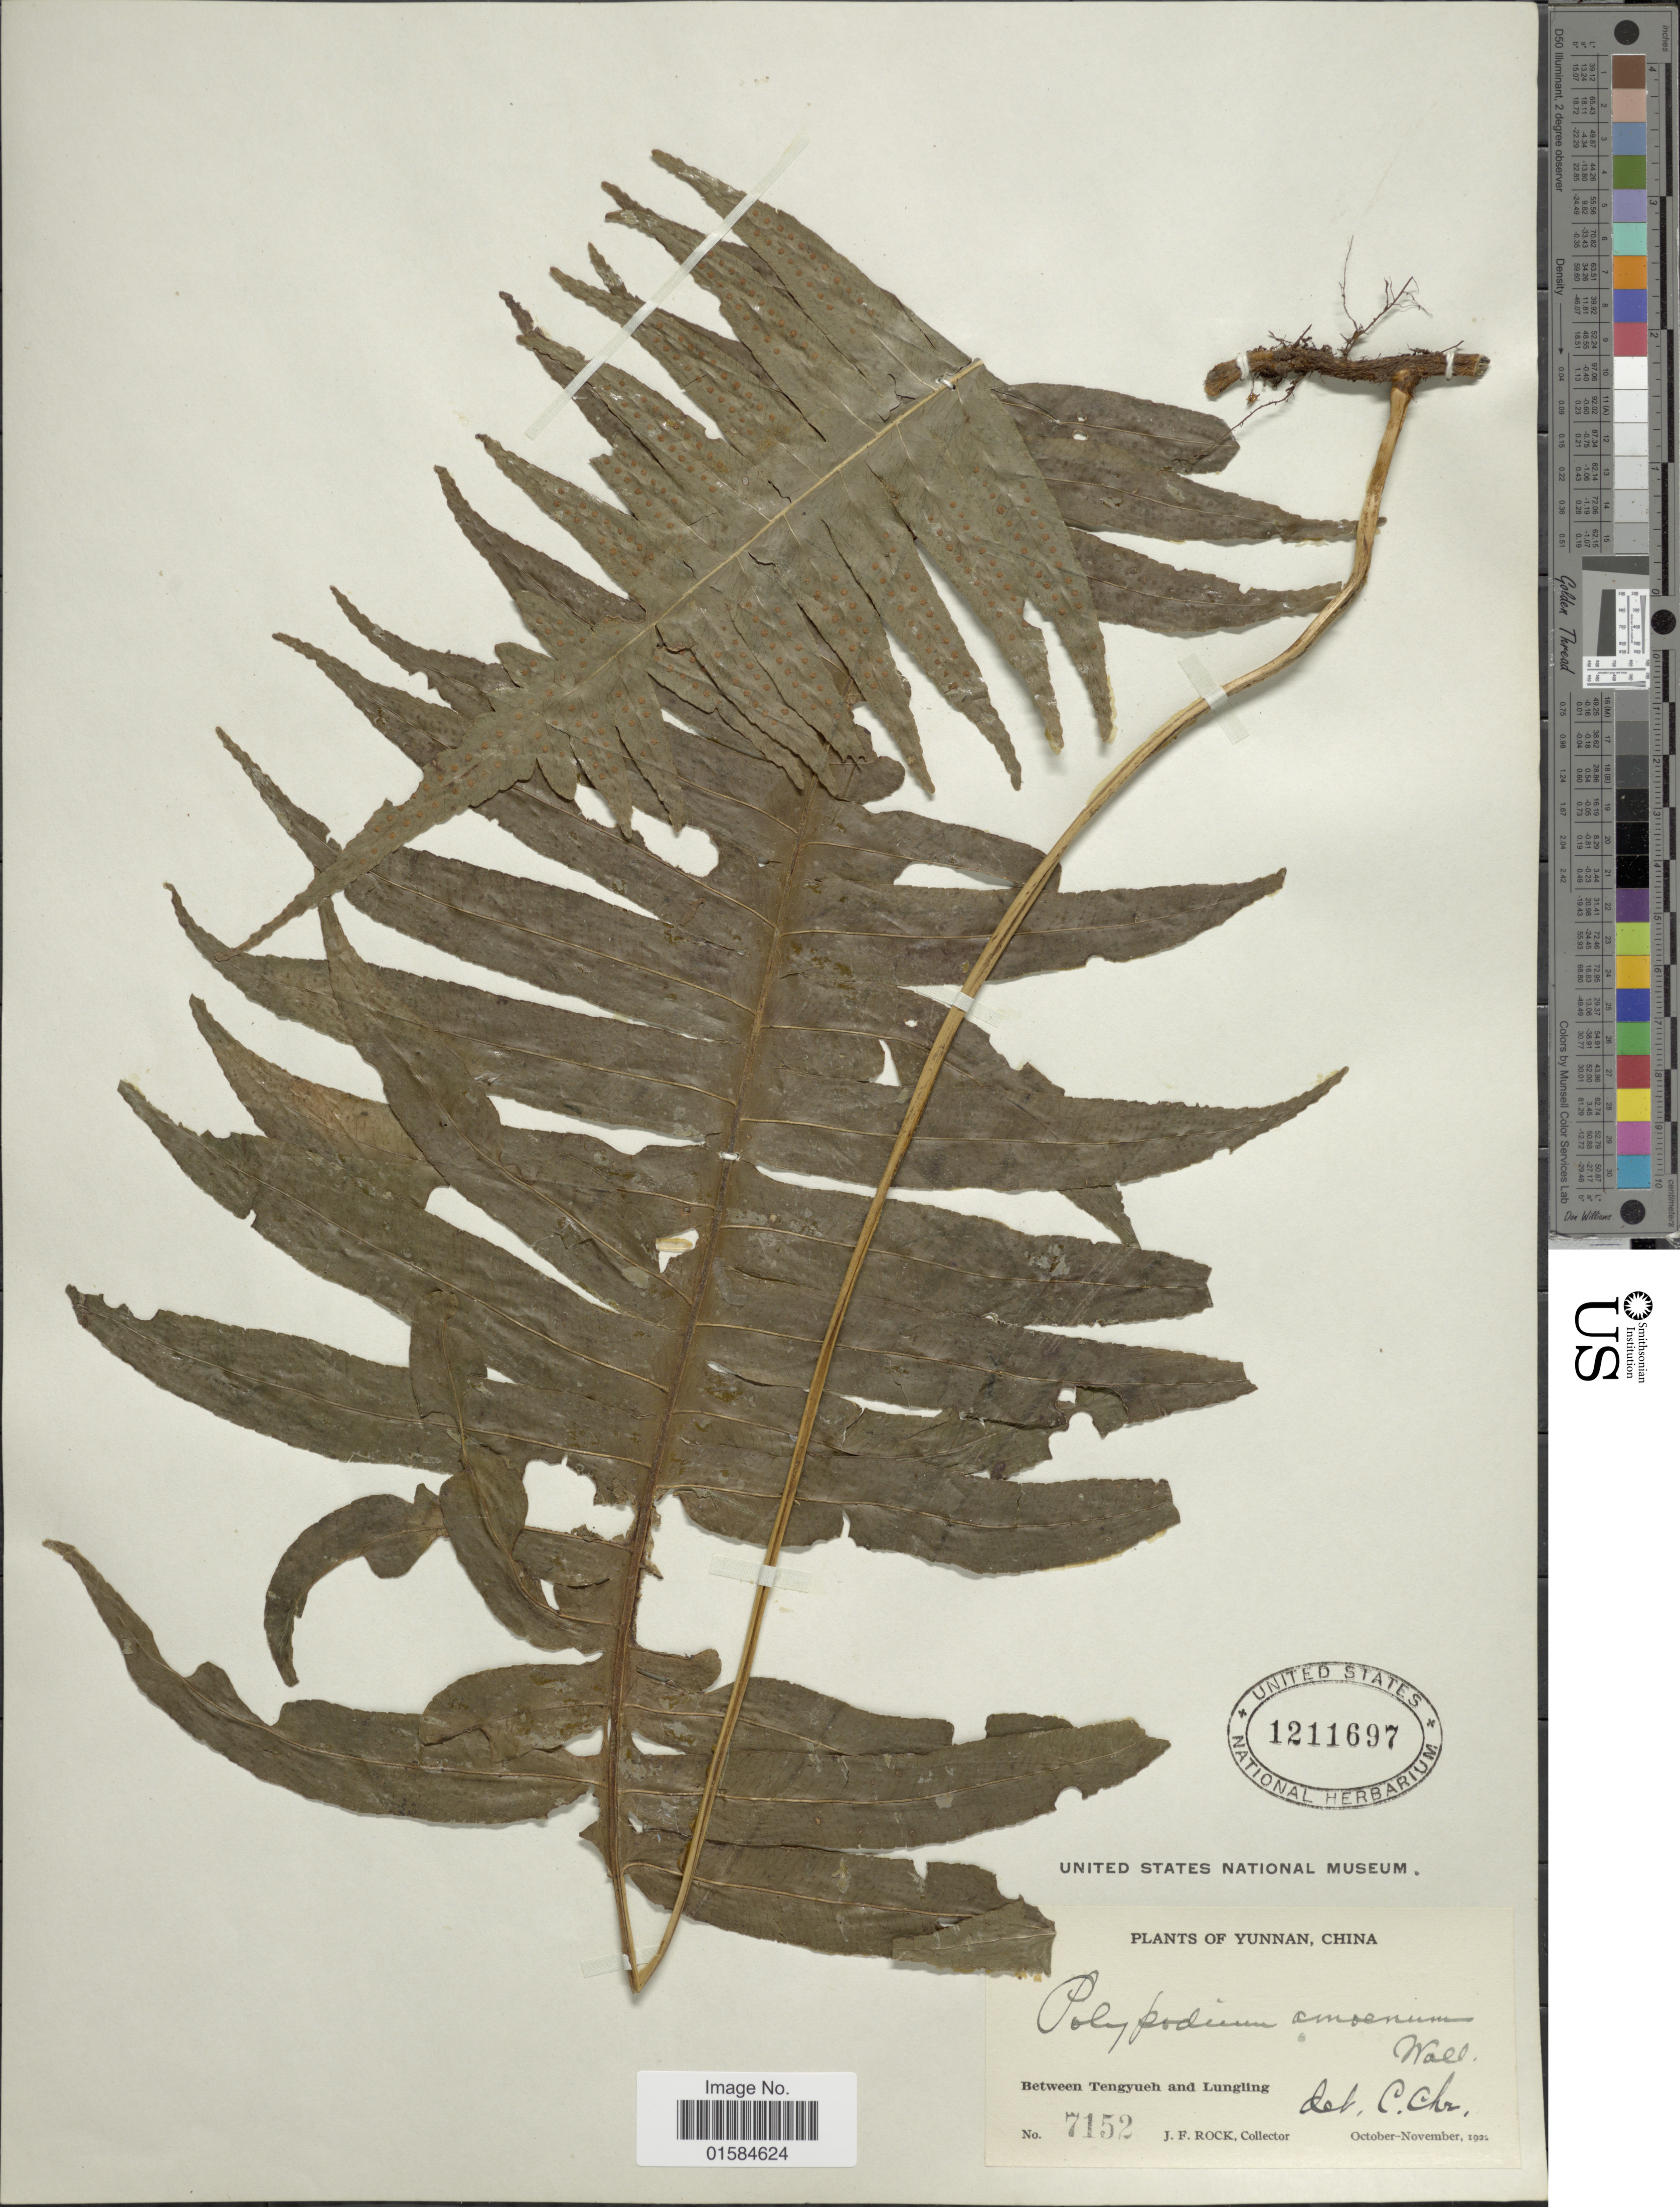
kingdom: Plantae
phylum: Tracheophyta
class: Polypodiopsida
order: Polypodiales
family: Polypodiaceae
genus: Goniophlebium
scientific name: Goniophlebium amoenum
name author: (Wall. ex Mett.) J. Sm.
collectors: J. Rock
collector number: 7152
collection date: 1922-10/1922-11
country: China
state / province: Yunnan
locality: Between Tengyueh and Lungling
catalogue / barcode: US 1211697